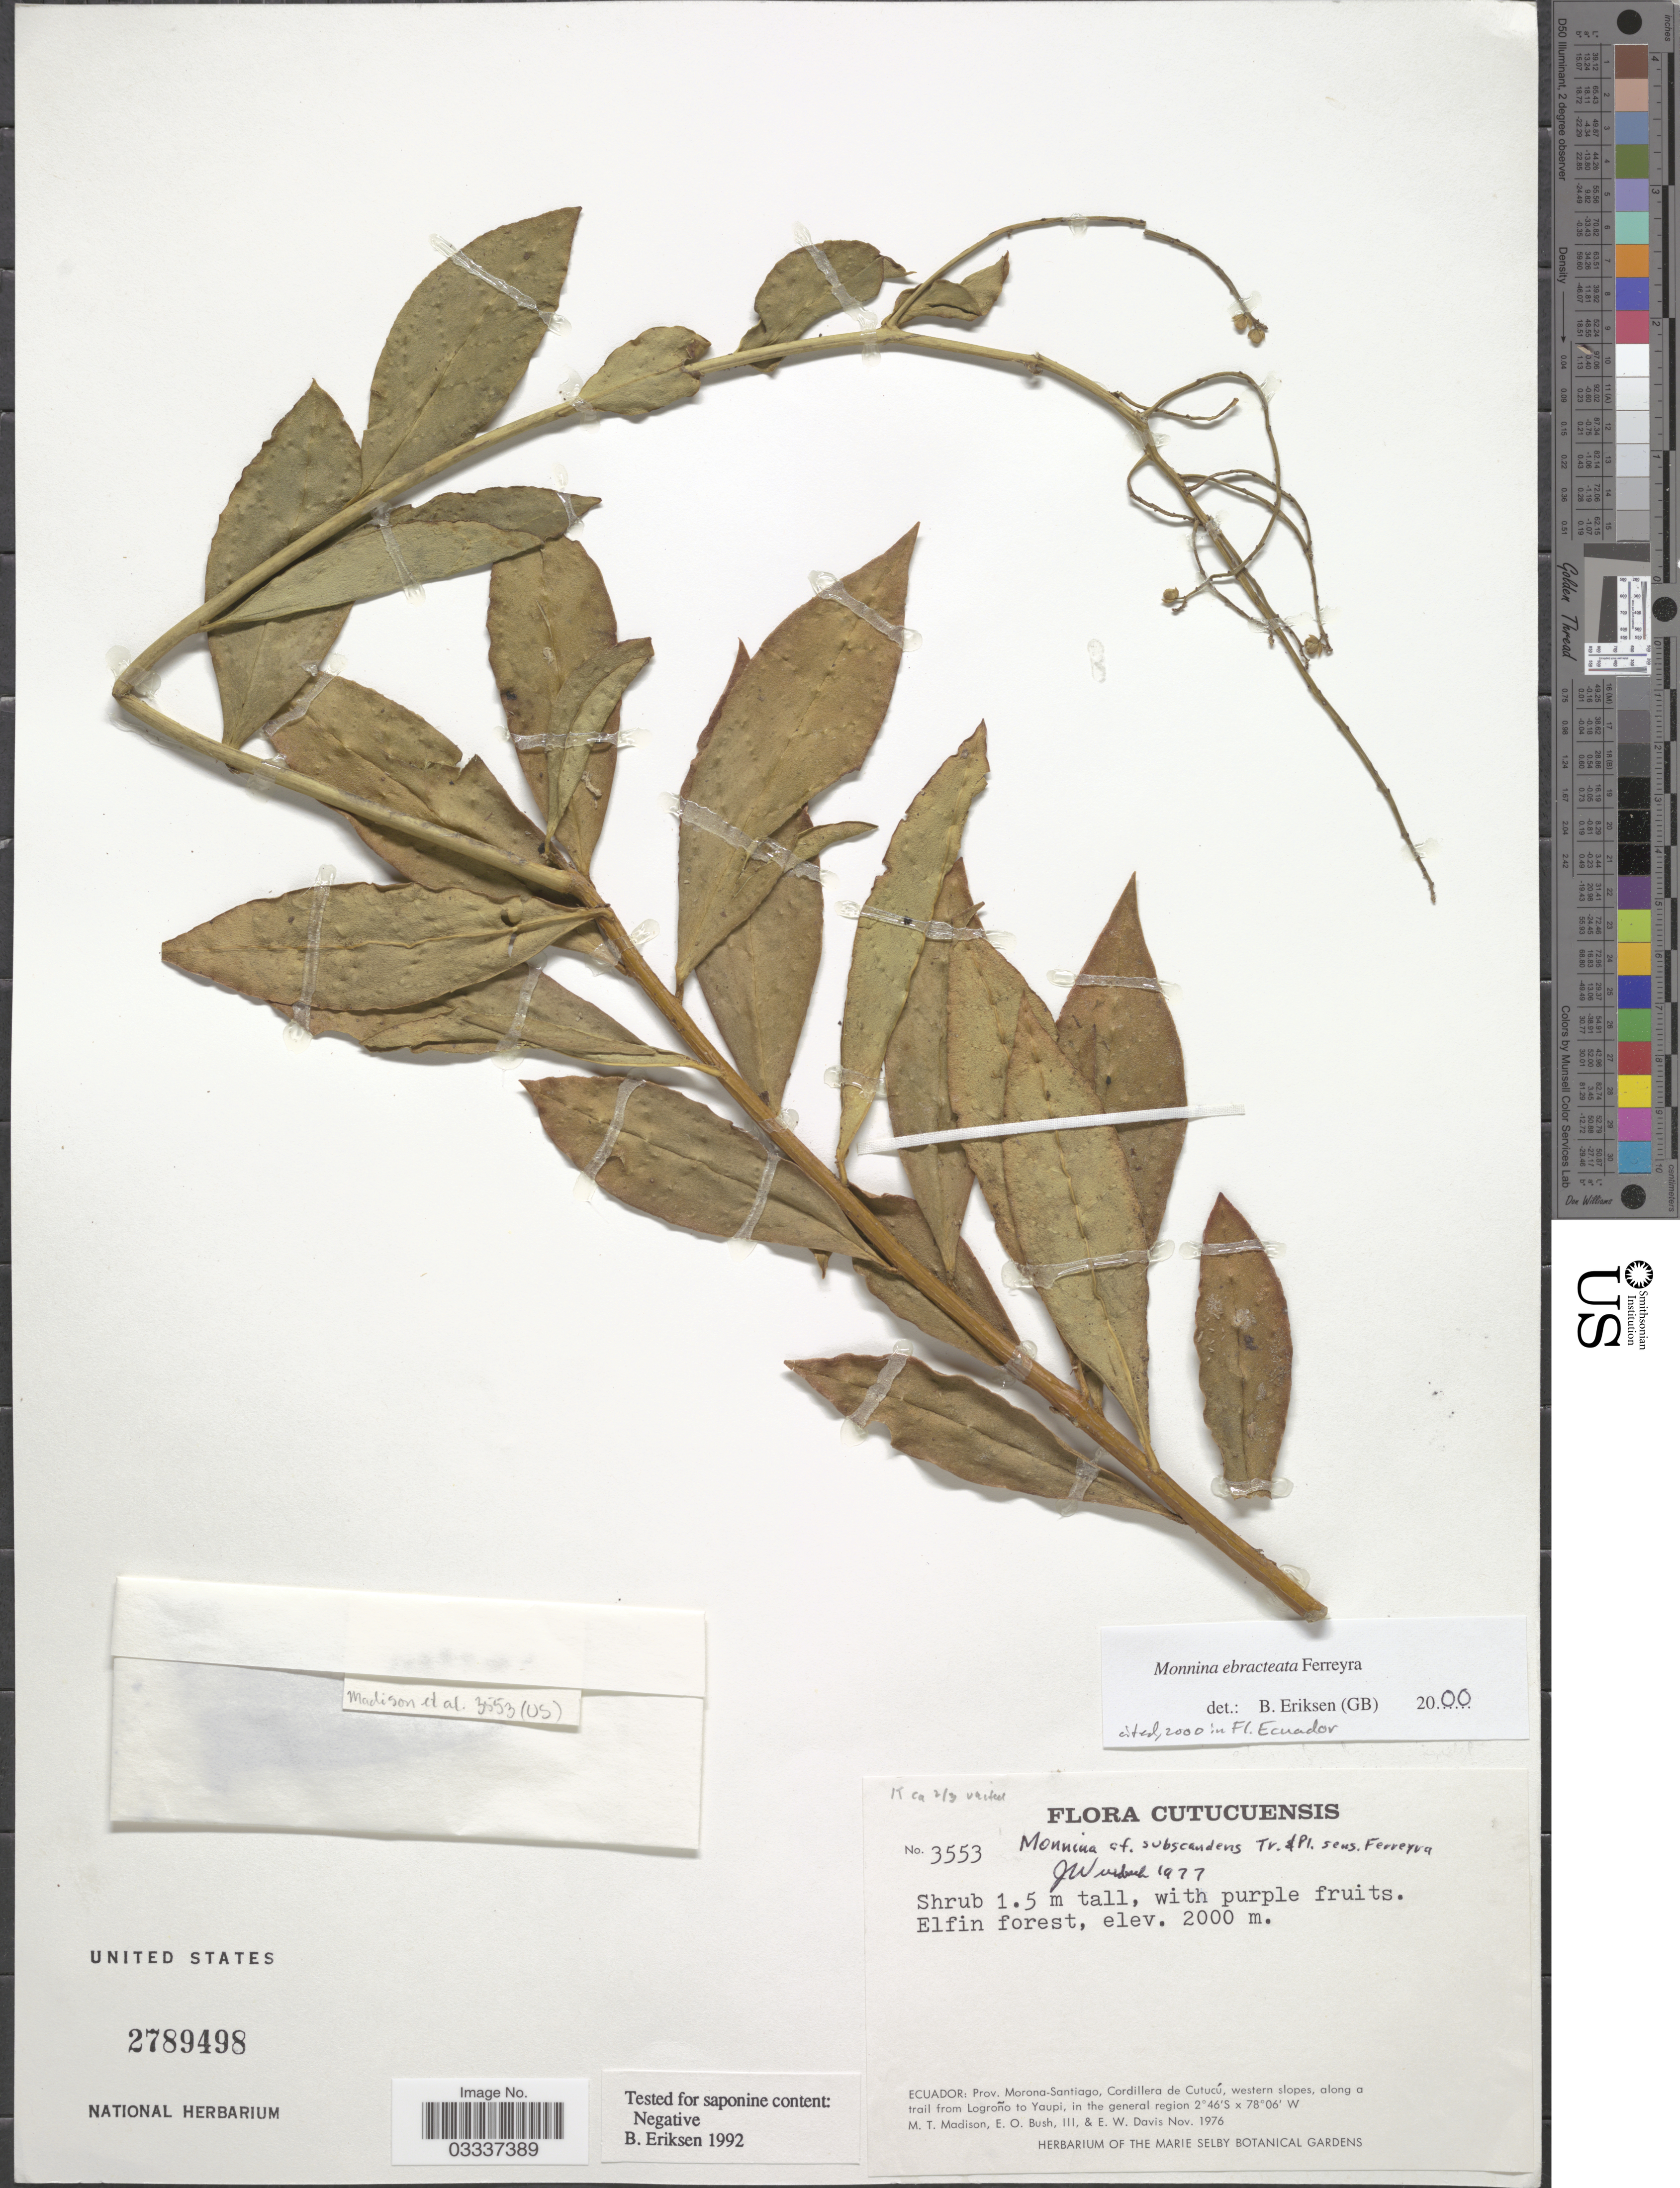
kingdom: Plantae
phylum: Tracheophyta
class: Magnoliopsida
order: Fabales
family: Polygalaceae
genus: Monnina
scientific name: Monnina ebracteata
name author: Ferreyra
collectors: M. T. Madison, E. O. Bush & E. W. Davis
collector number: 3553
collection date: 1976-11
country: Ecuador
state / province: Morona-Santiago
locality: Cordillera de Cutucú, western slopes, along a trail from Logroño to Yaupi, Elfin forest.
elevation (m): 2000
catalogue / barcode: US 2789498